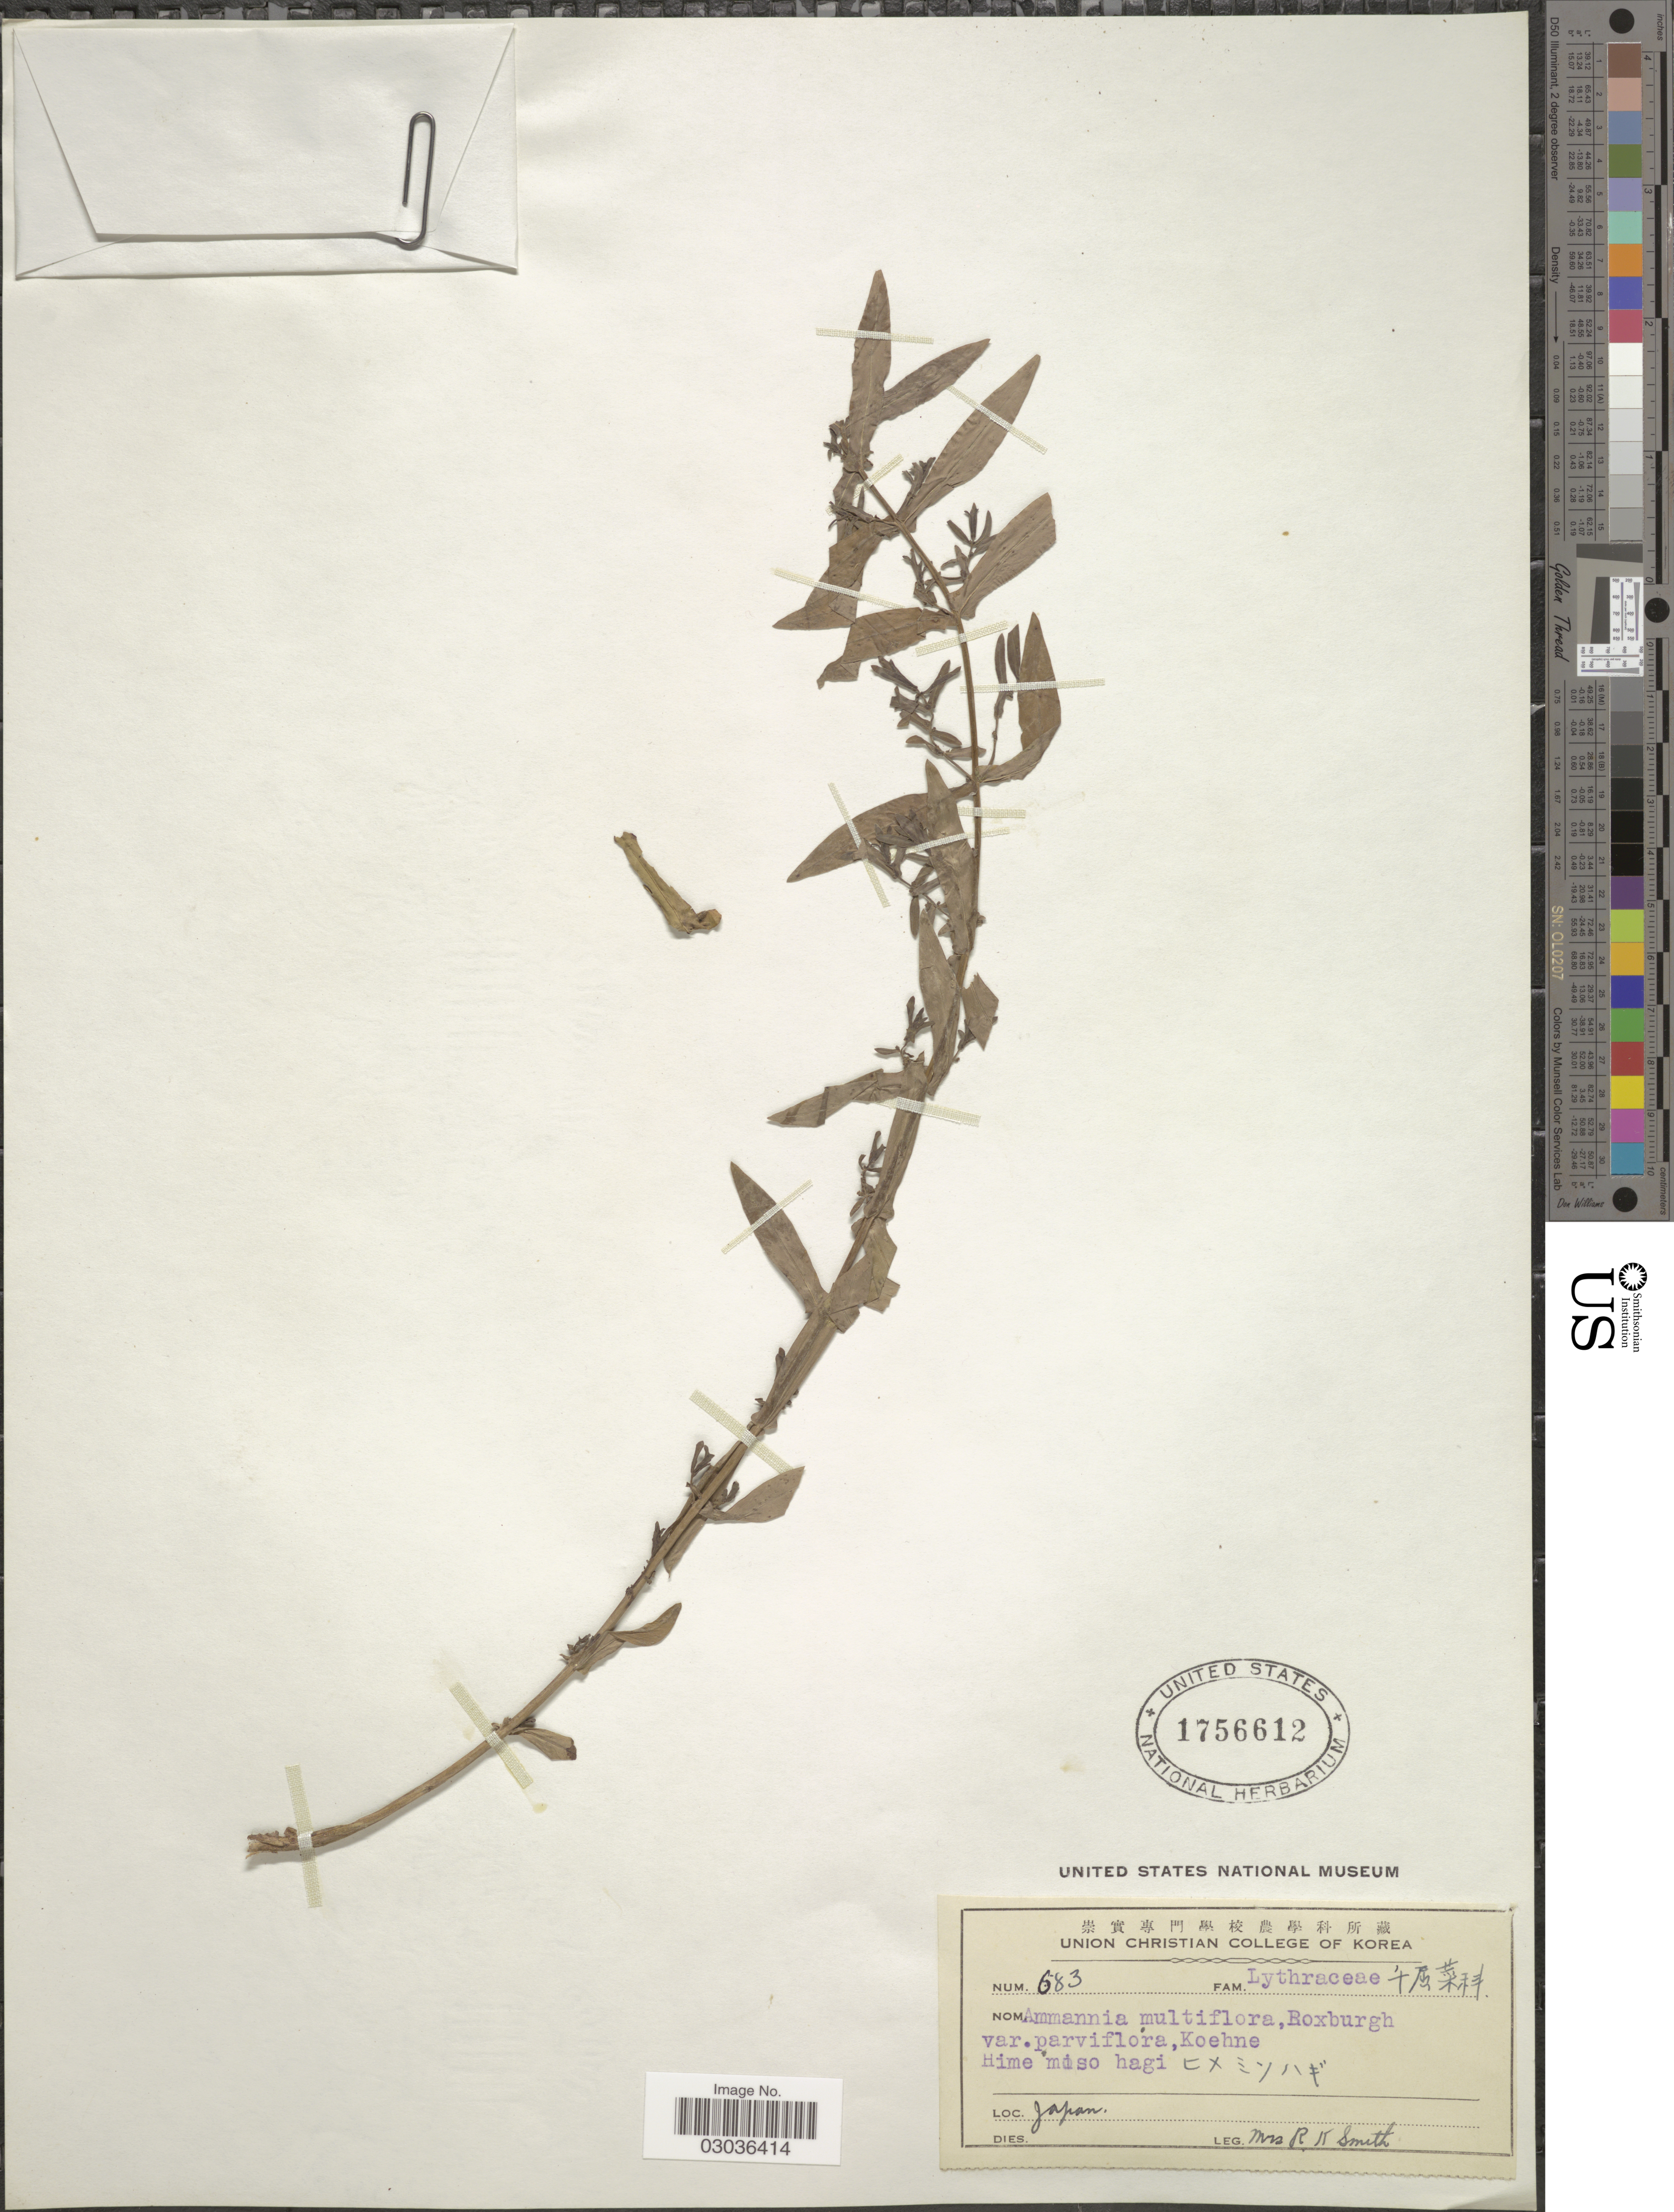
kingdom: Plantae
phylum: Tracheophyta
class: Magnoliopsida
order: Myrtales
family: Lythraceae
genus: Ammannia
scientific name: Ammannia multiflora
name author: Roxb.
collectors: Mrs. R. K. Smith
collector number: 683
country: Japan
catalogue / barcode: US 1756612